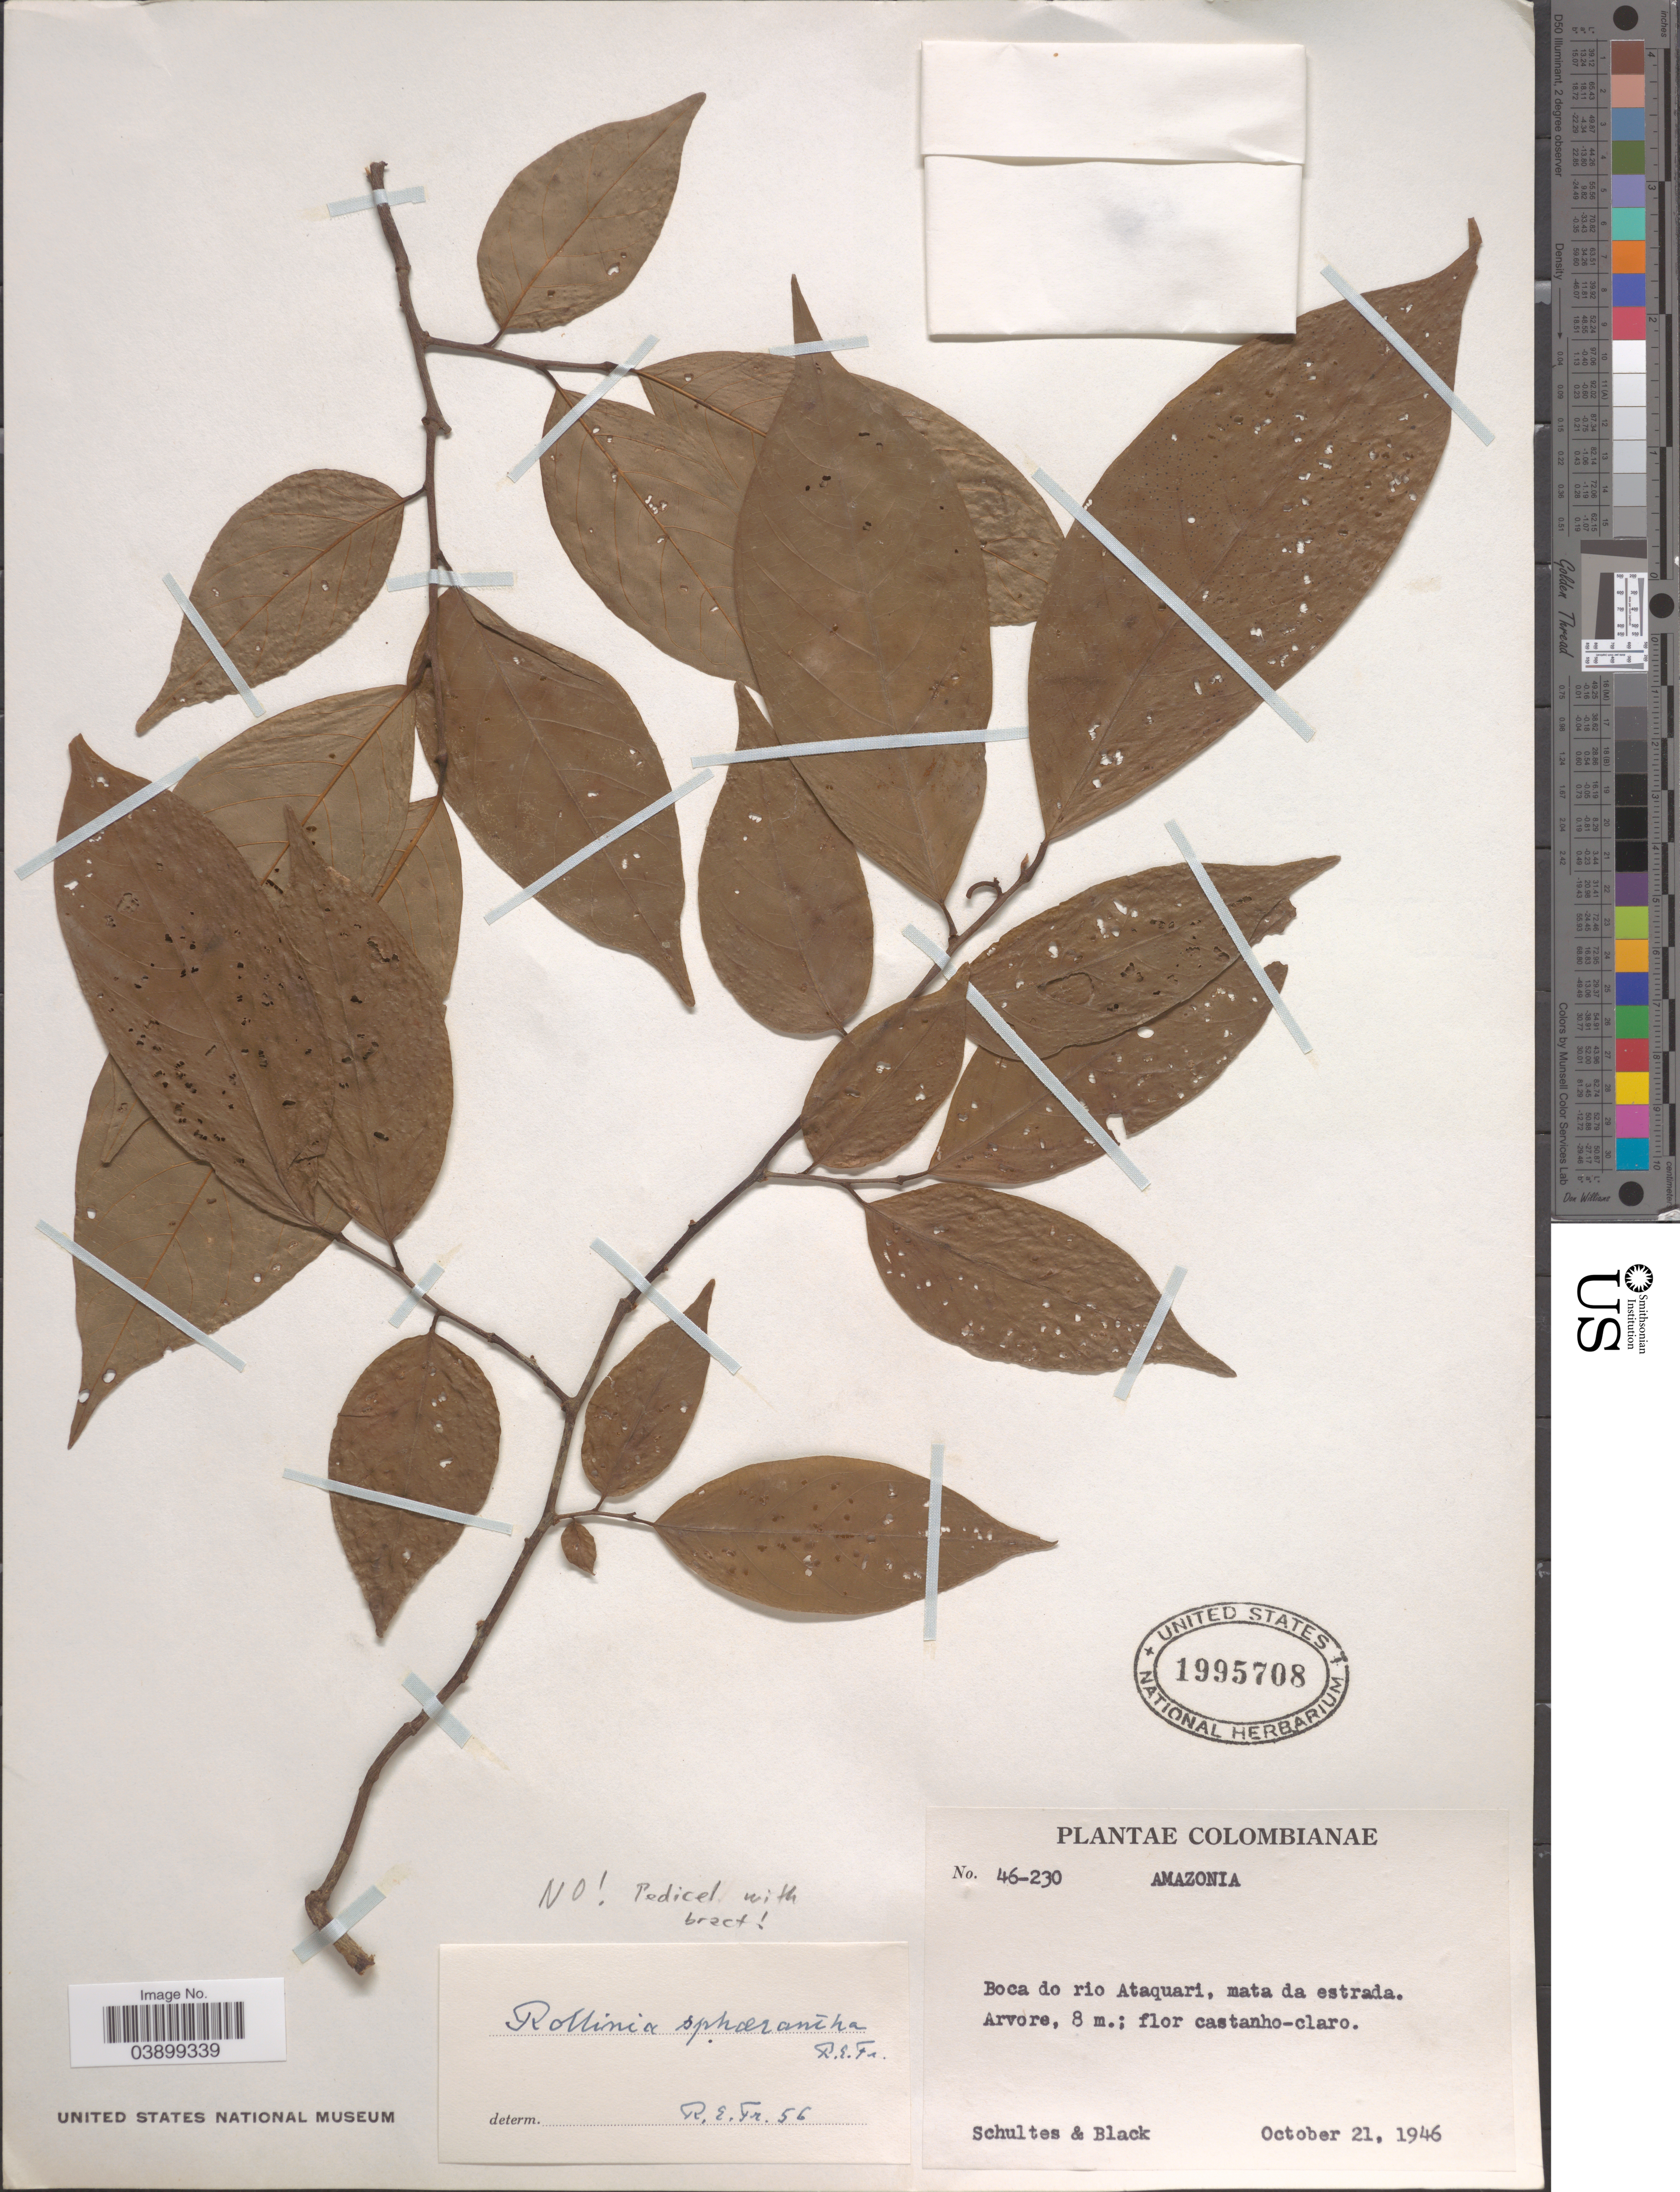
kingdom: Plantae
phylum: Tracheophyta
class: Magnoliopsida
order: Magnoliales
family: Annonaceae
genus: Annona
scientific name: Annona sp.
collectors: -- Schultes & -- Black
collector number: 46-230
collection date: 1946-10-21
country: Colombia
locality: Amazonia. Boca do rio Ataquari, mata da estrada.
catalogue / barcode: US 1995708